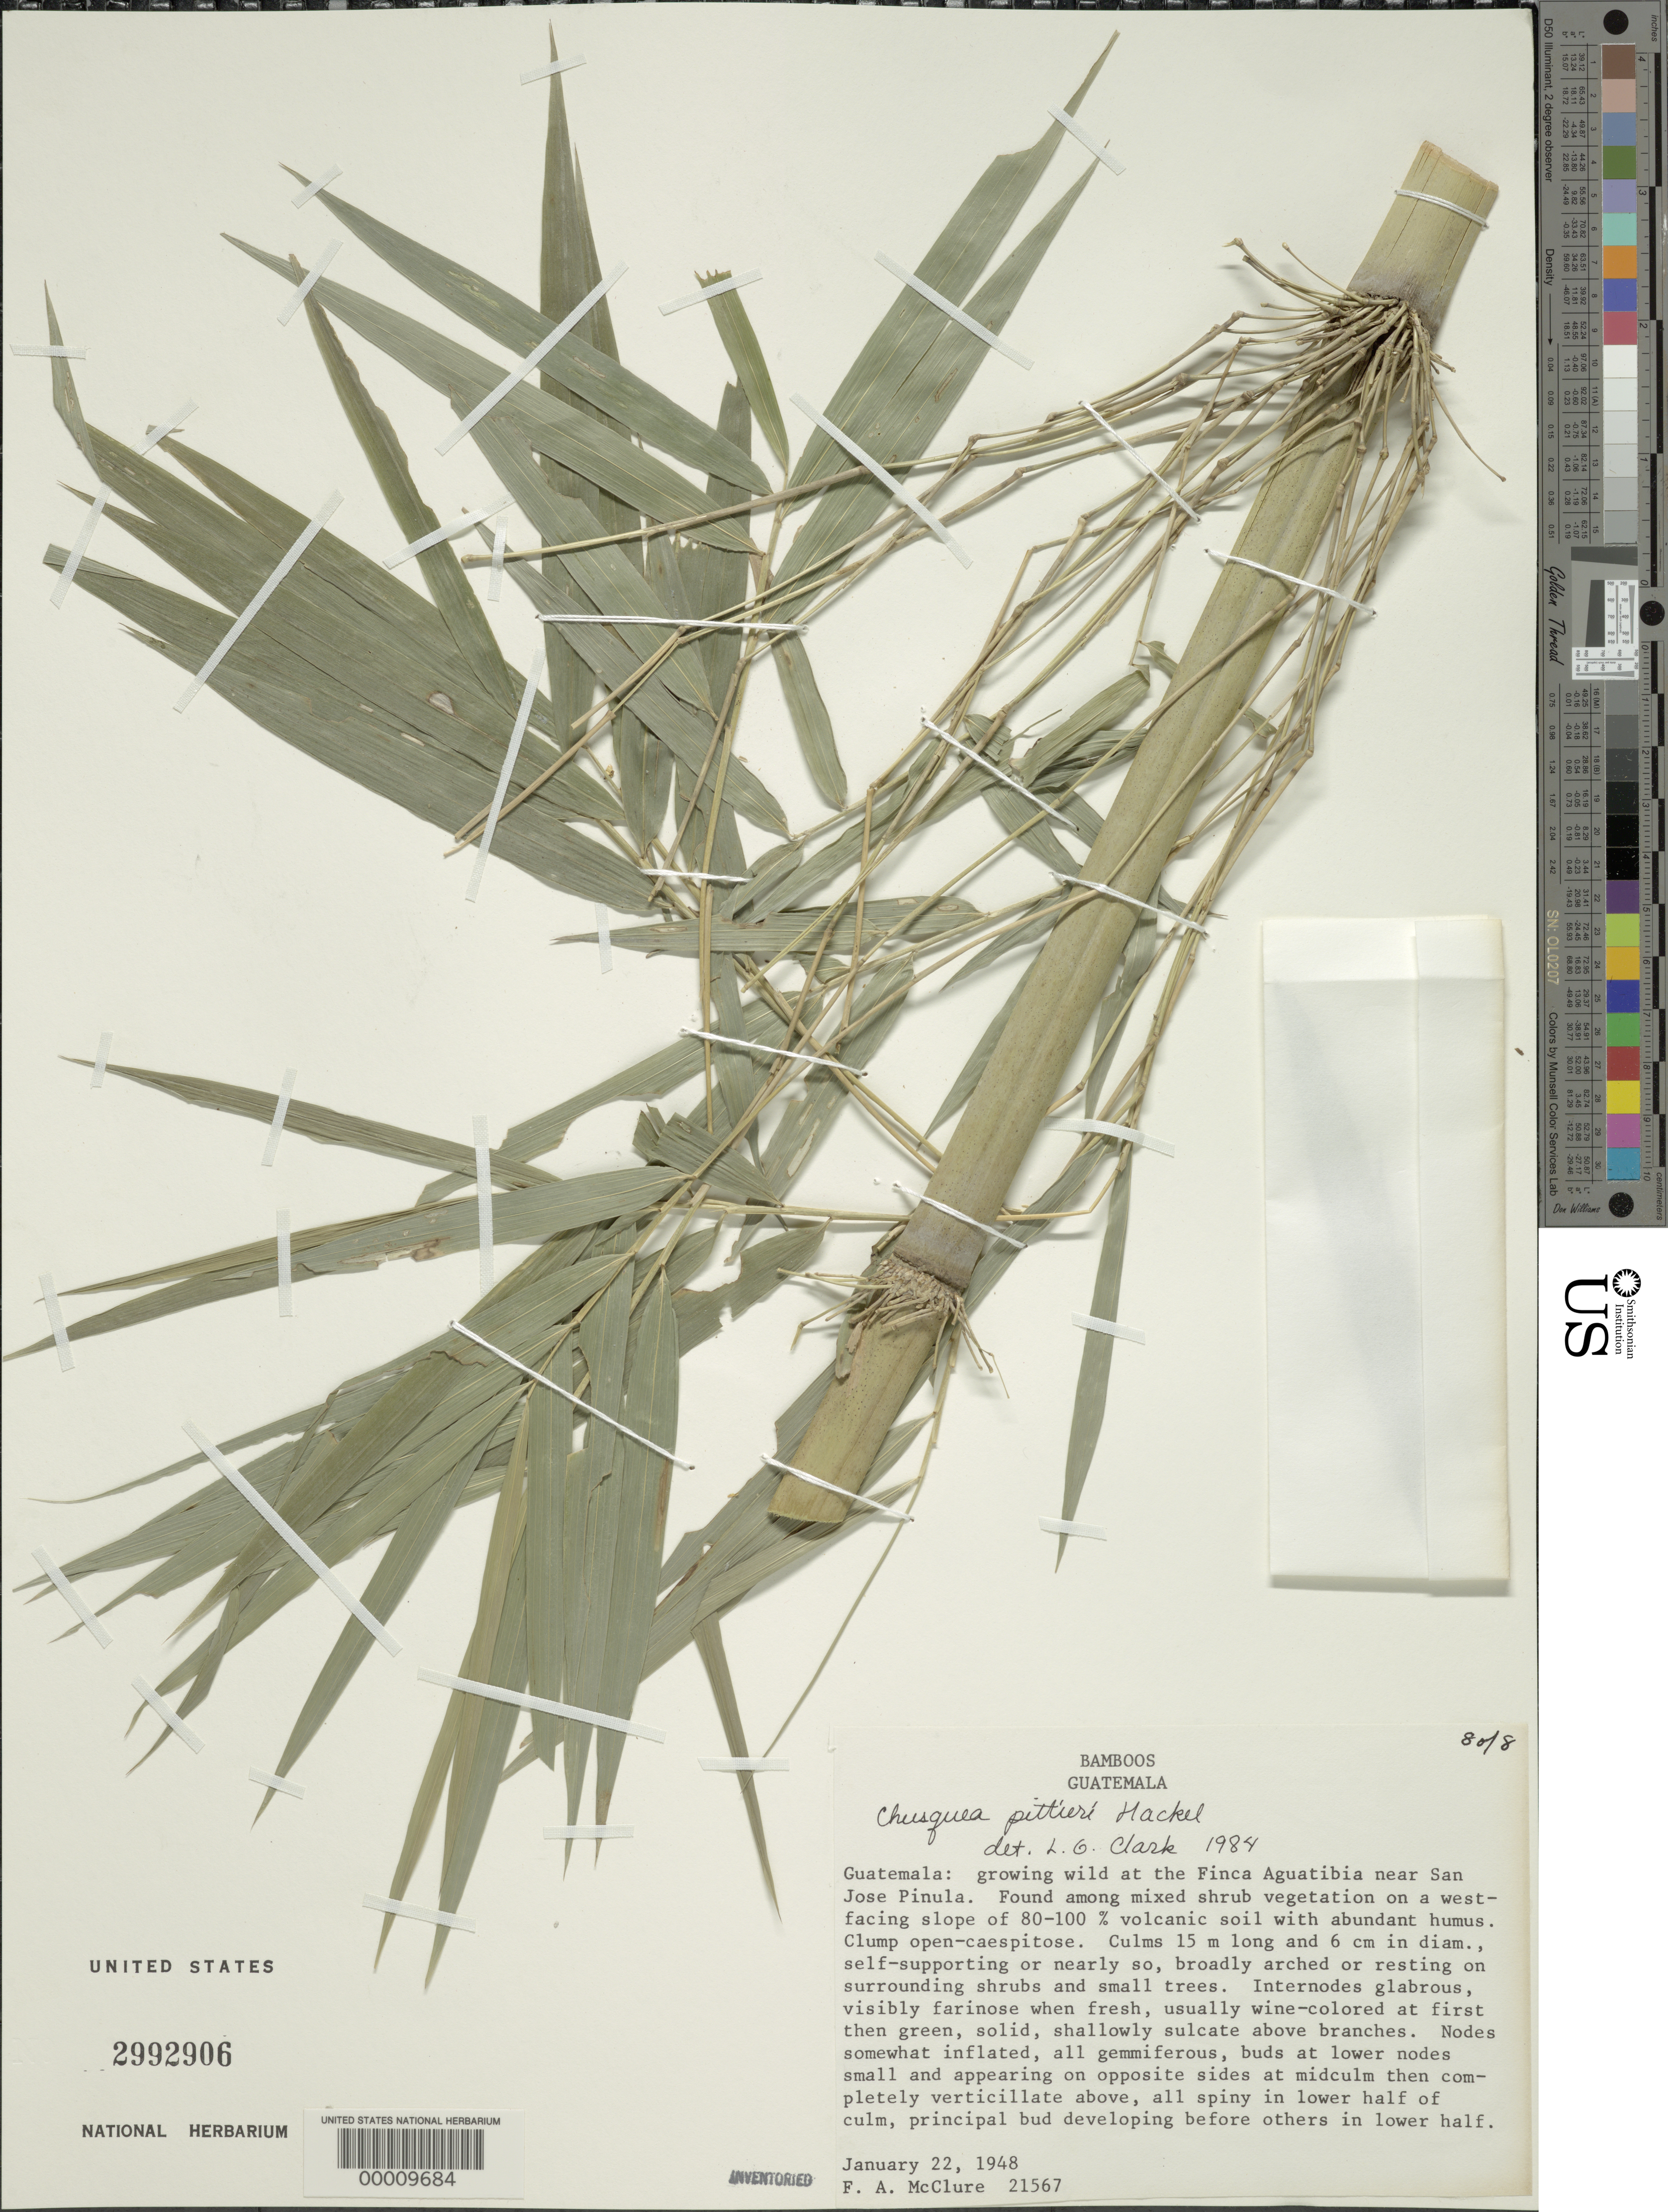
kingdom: Plantae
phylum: Tracheophyta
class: Liliopsida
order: Poales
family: Poaceae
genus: Chusquea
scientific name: Chusquea pittieri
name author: Hack.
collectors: F. A. McClure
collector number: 21567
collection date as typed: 22 Jan 1948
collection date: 1948-01-22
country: Guatemala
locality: Finca aguatibia, San Jose pinula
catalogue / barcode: US 2992906